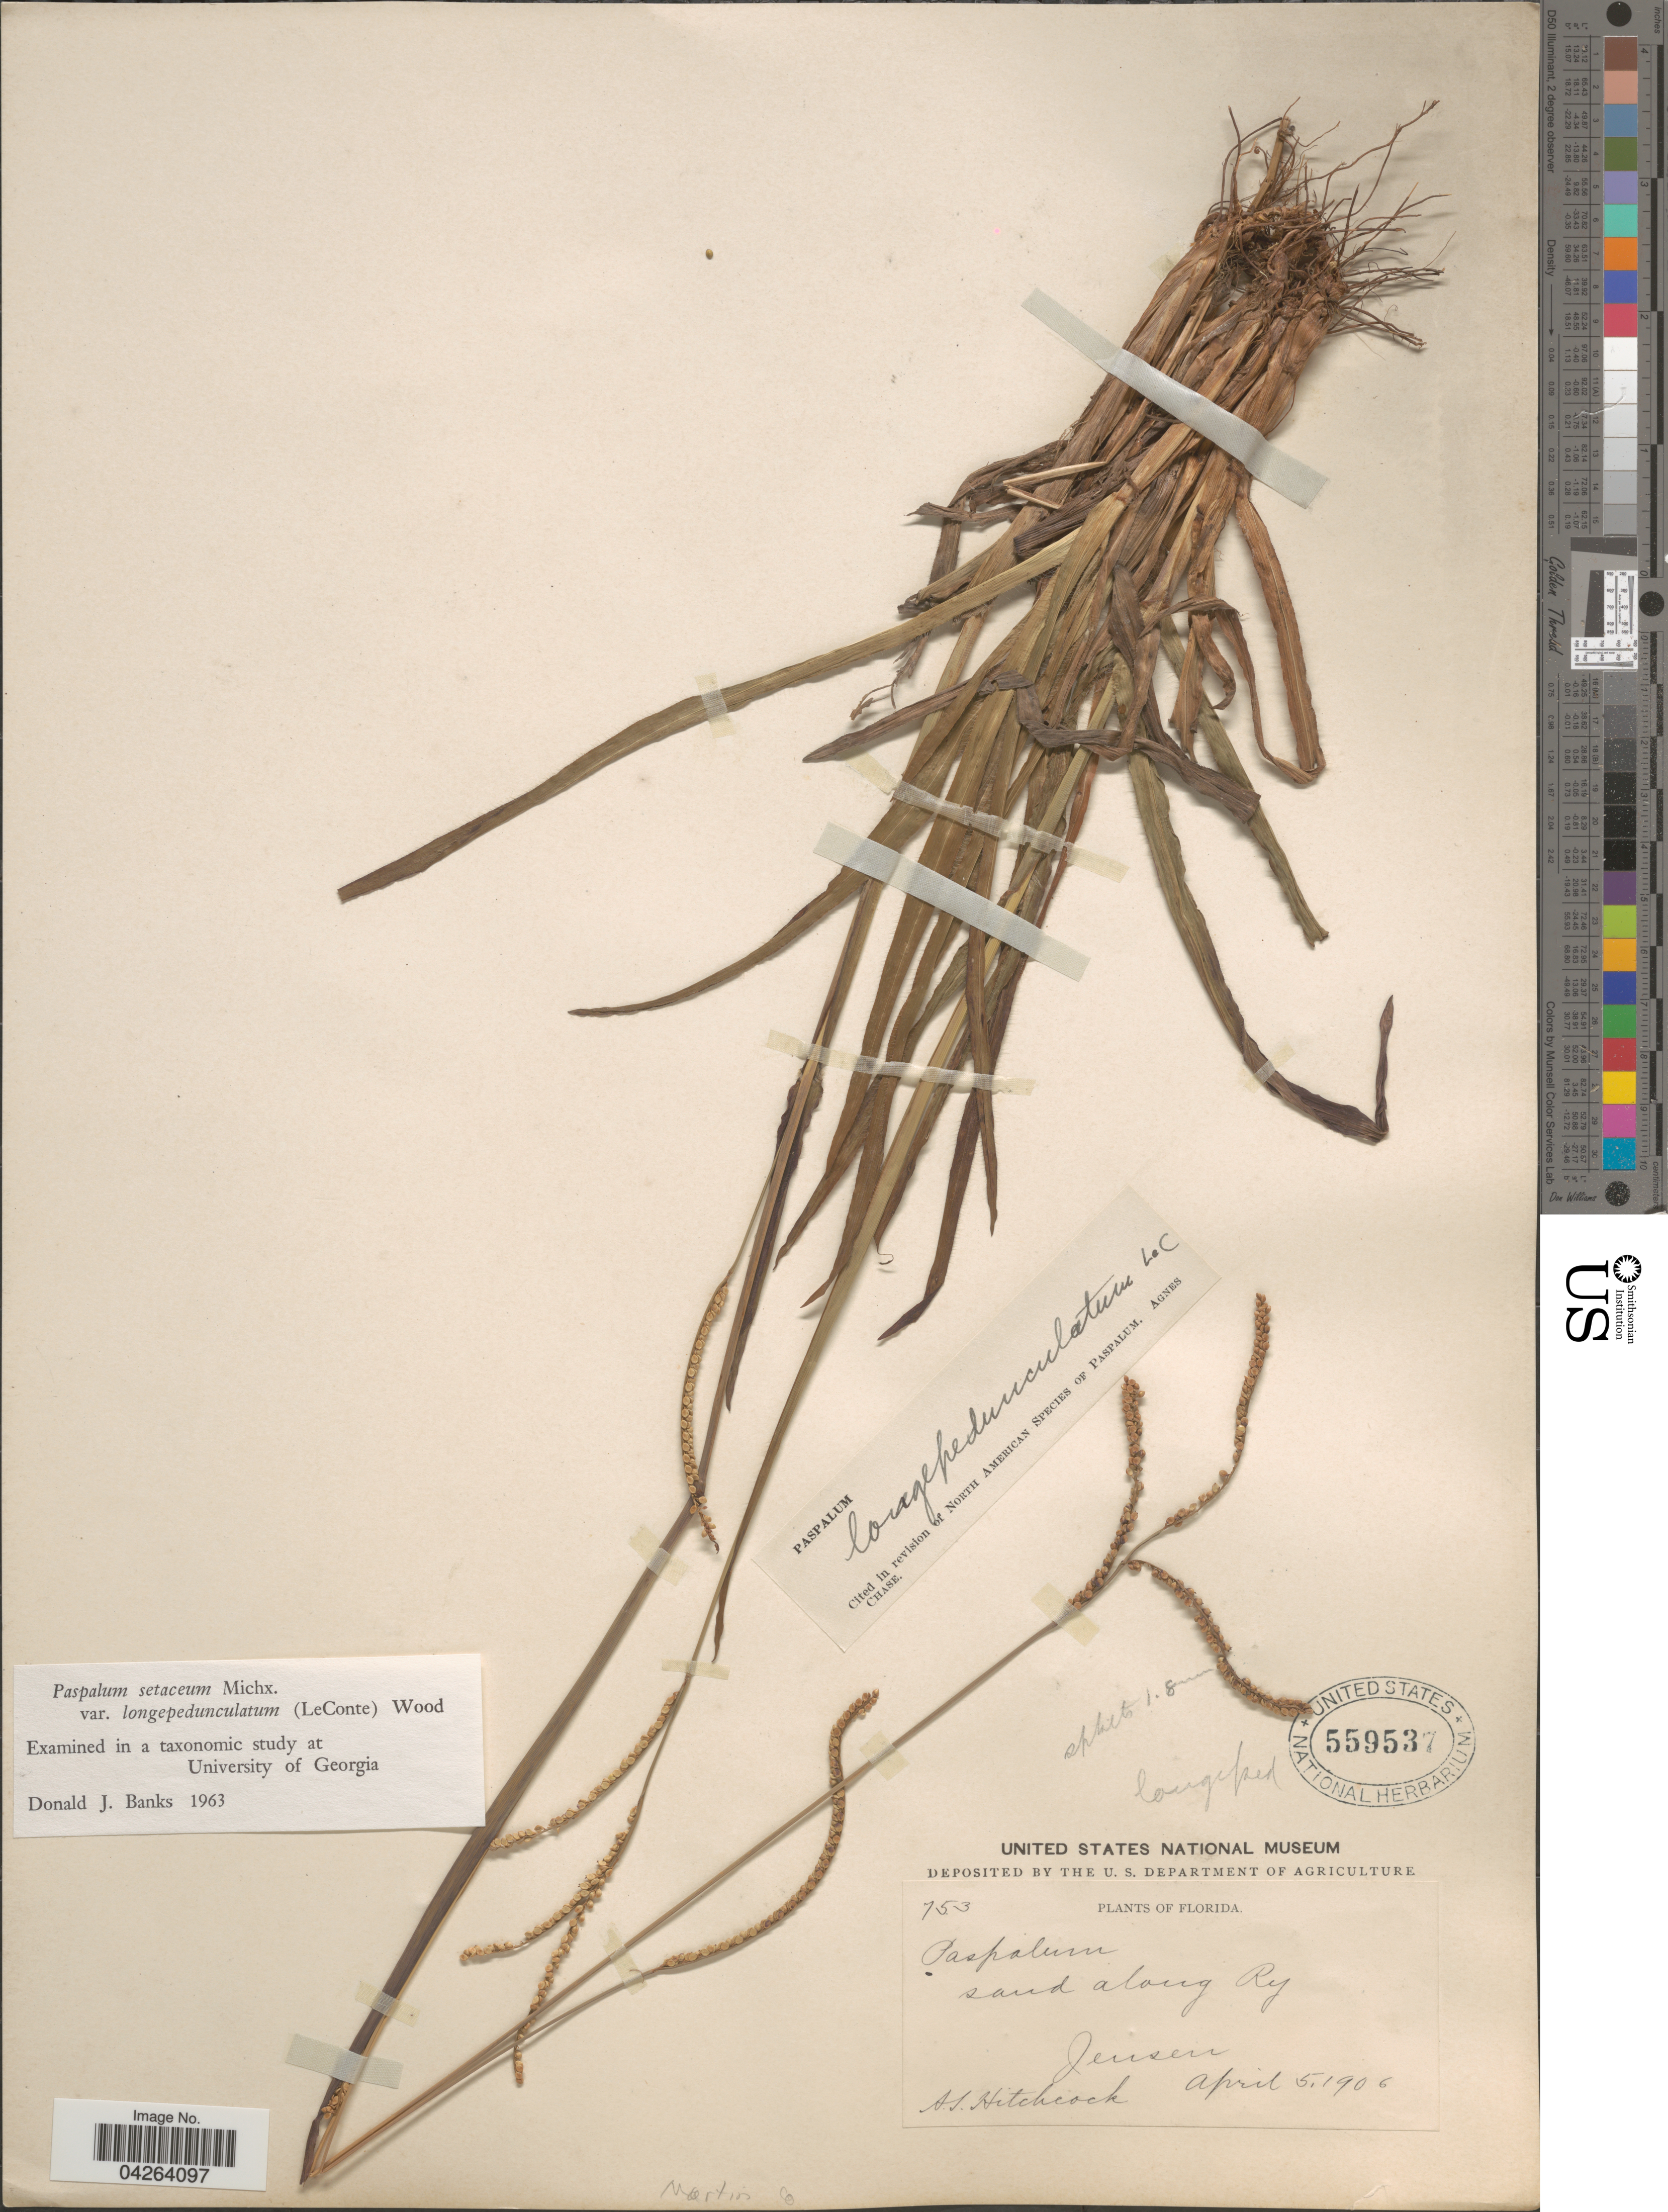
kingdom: Plantae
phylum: Tracheophyta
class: Liliopsida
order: Poales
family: Poaceae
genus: Paspalum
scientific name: Paspalum setaceum var. longipedunculatum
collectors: A. S. Hitchcock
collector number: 753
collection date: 1906-04-05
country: United States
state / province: Florida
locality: Sand along Ry. Jensen. Martin Co.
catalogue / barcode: US 559537